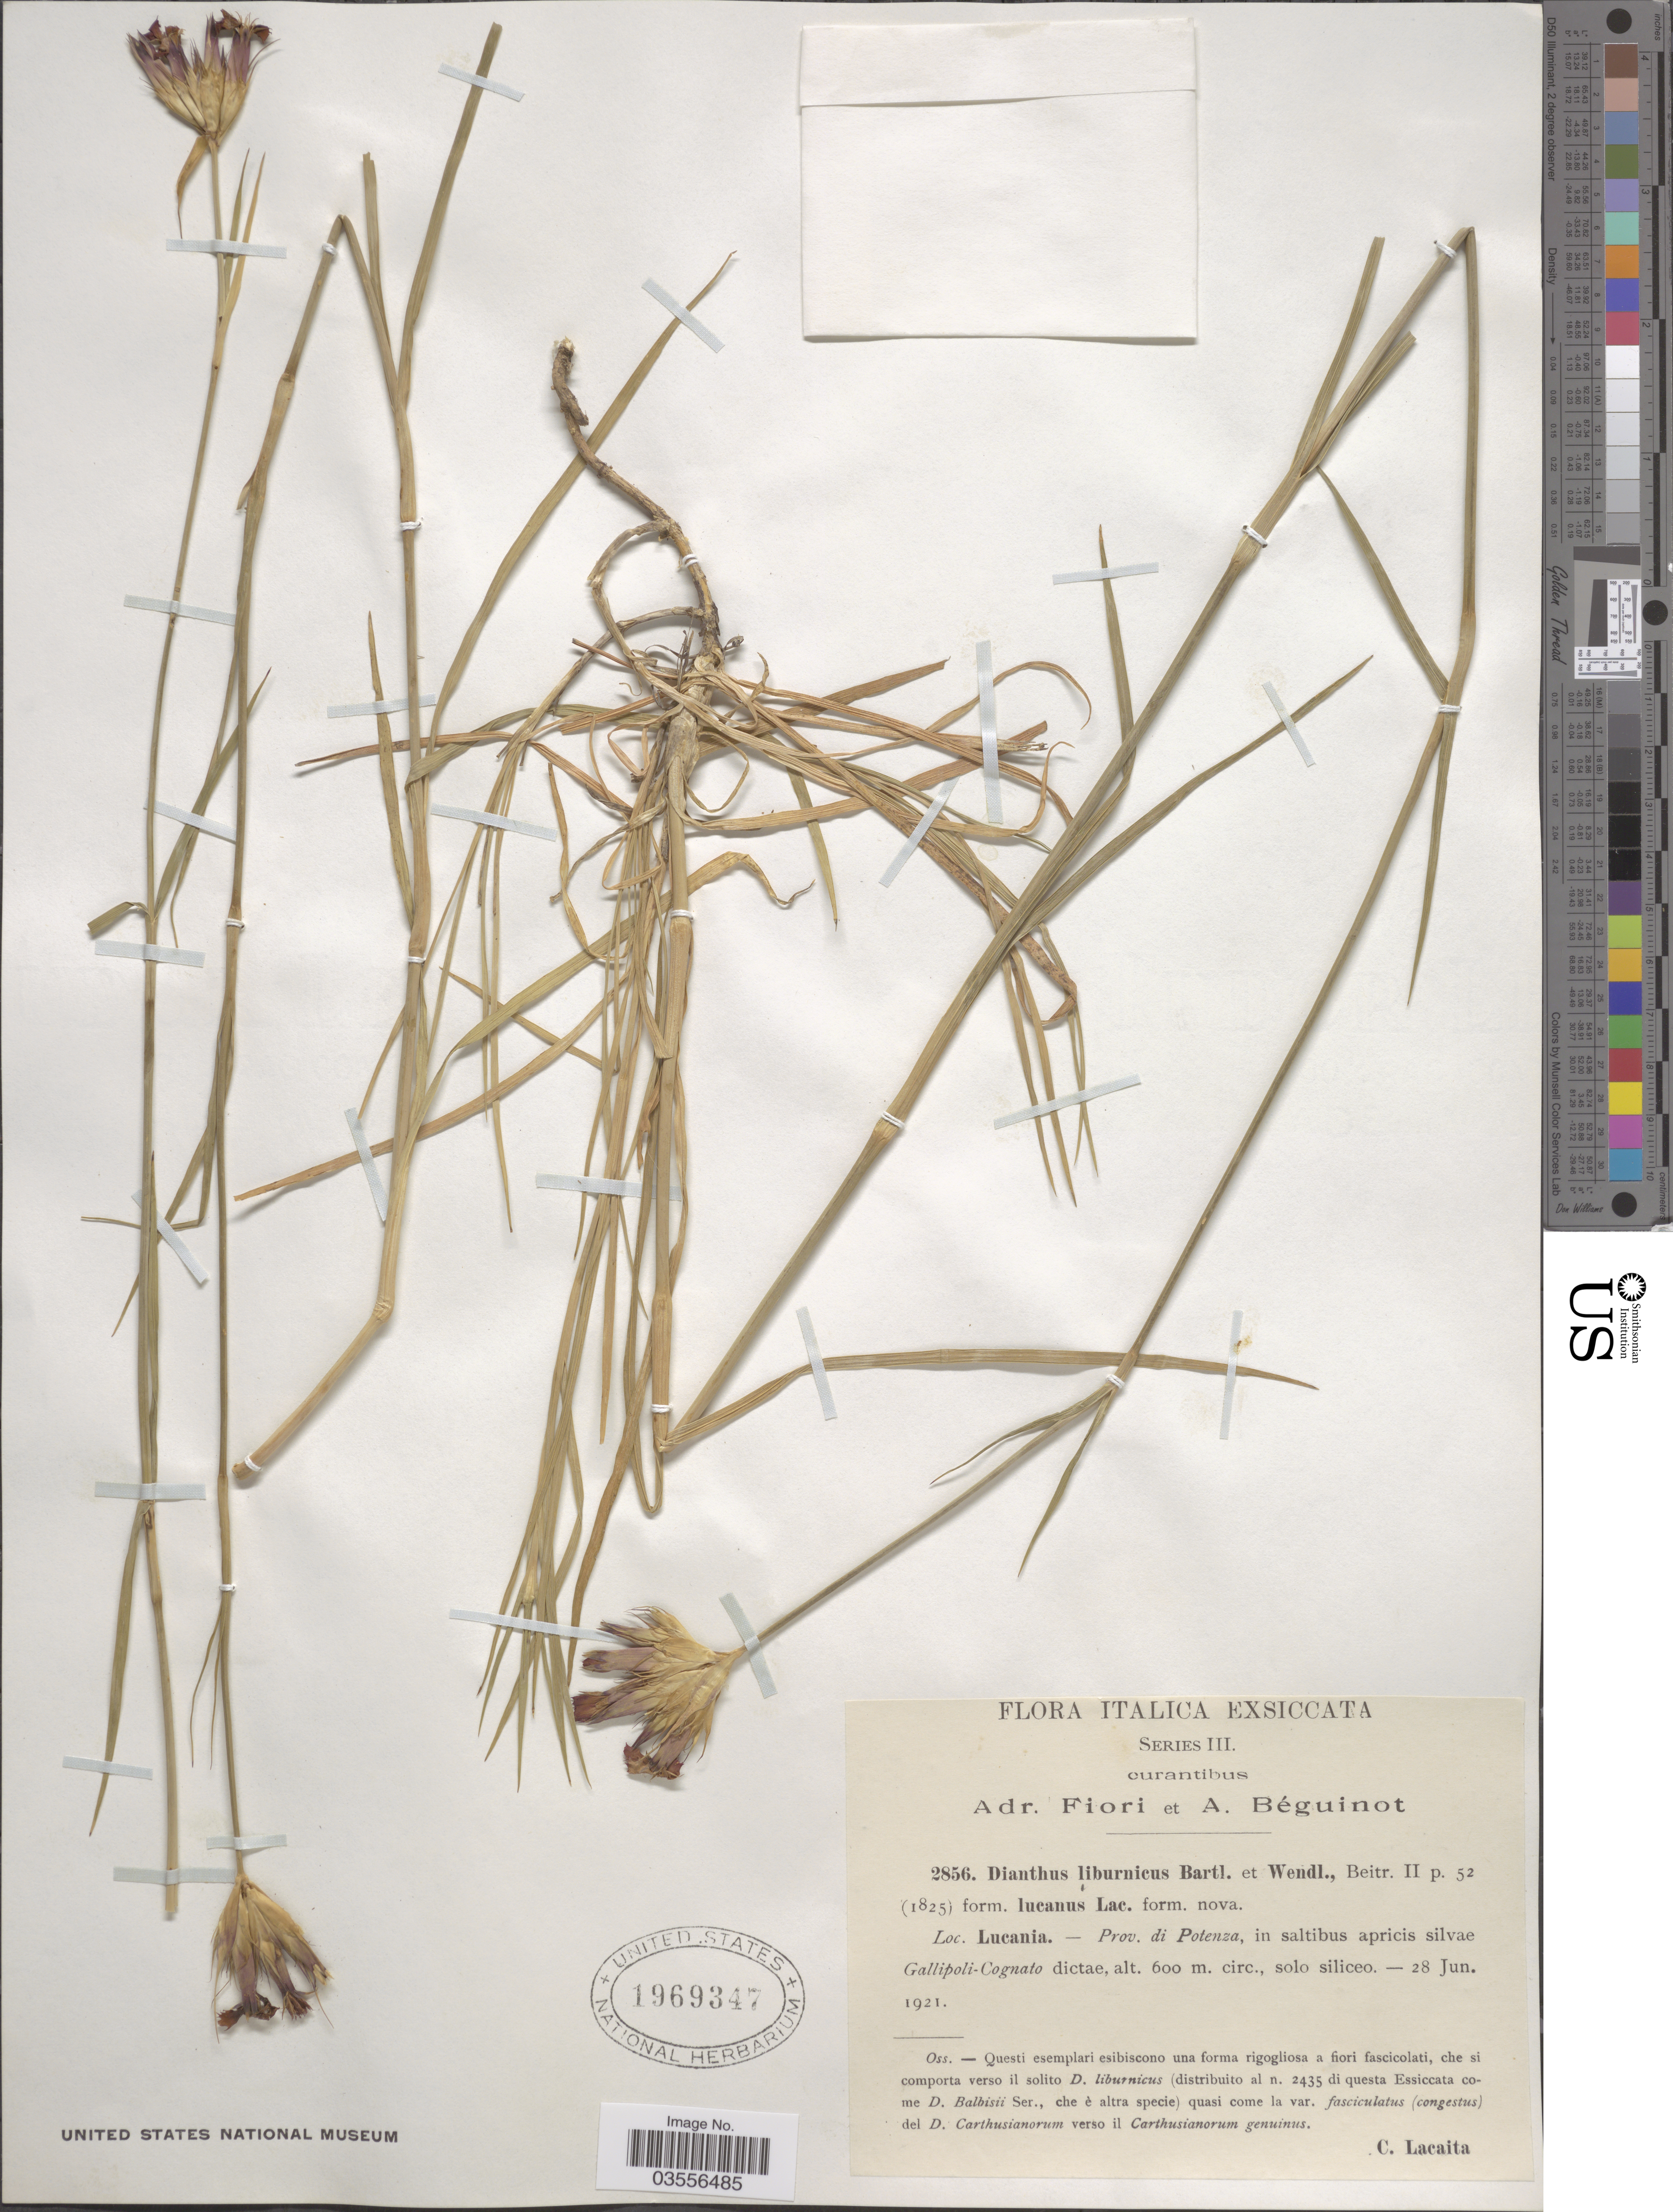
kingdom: Plantae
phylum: Tracheophyta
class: Magnoliopsida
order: Caryophyllales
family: Caryophyllaceae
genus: Dianthus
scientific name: Dianthus liburnicus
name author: Bartl.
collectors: C. Lacaita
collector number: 2856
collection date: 1921-06-28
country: Italy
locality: Lucania. Prov. di Potenza, in saltibus apricis silvae Gallipoli-Cognato dictae.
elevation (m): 600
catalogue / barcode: US 1969347